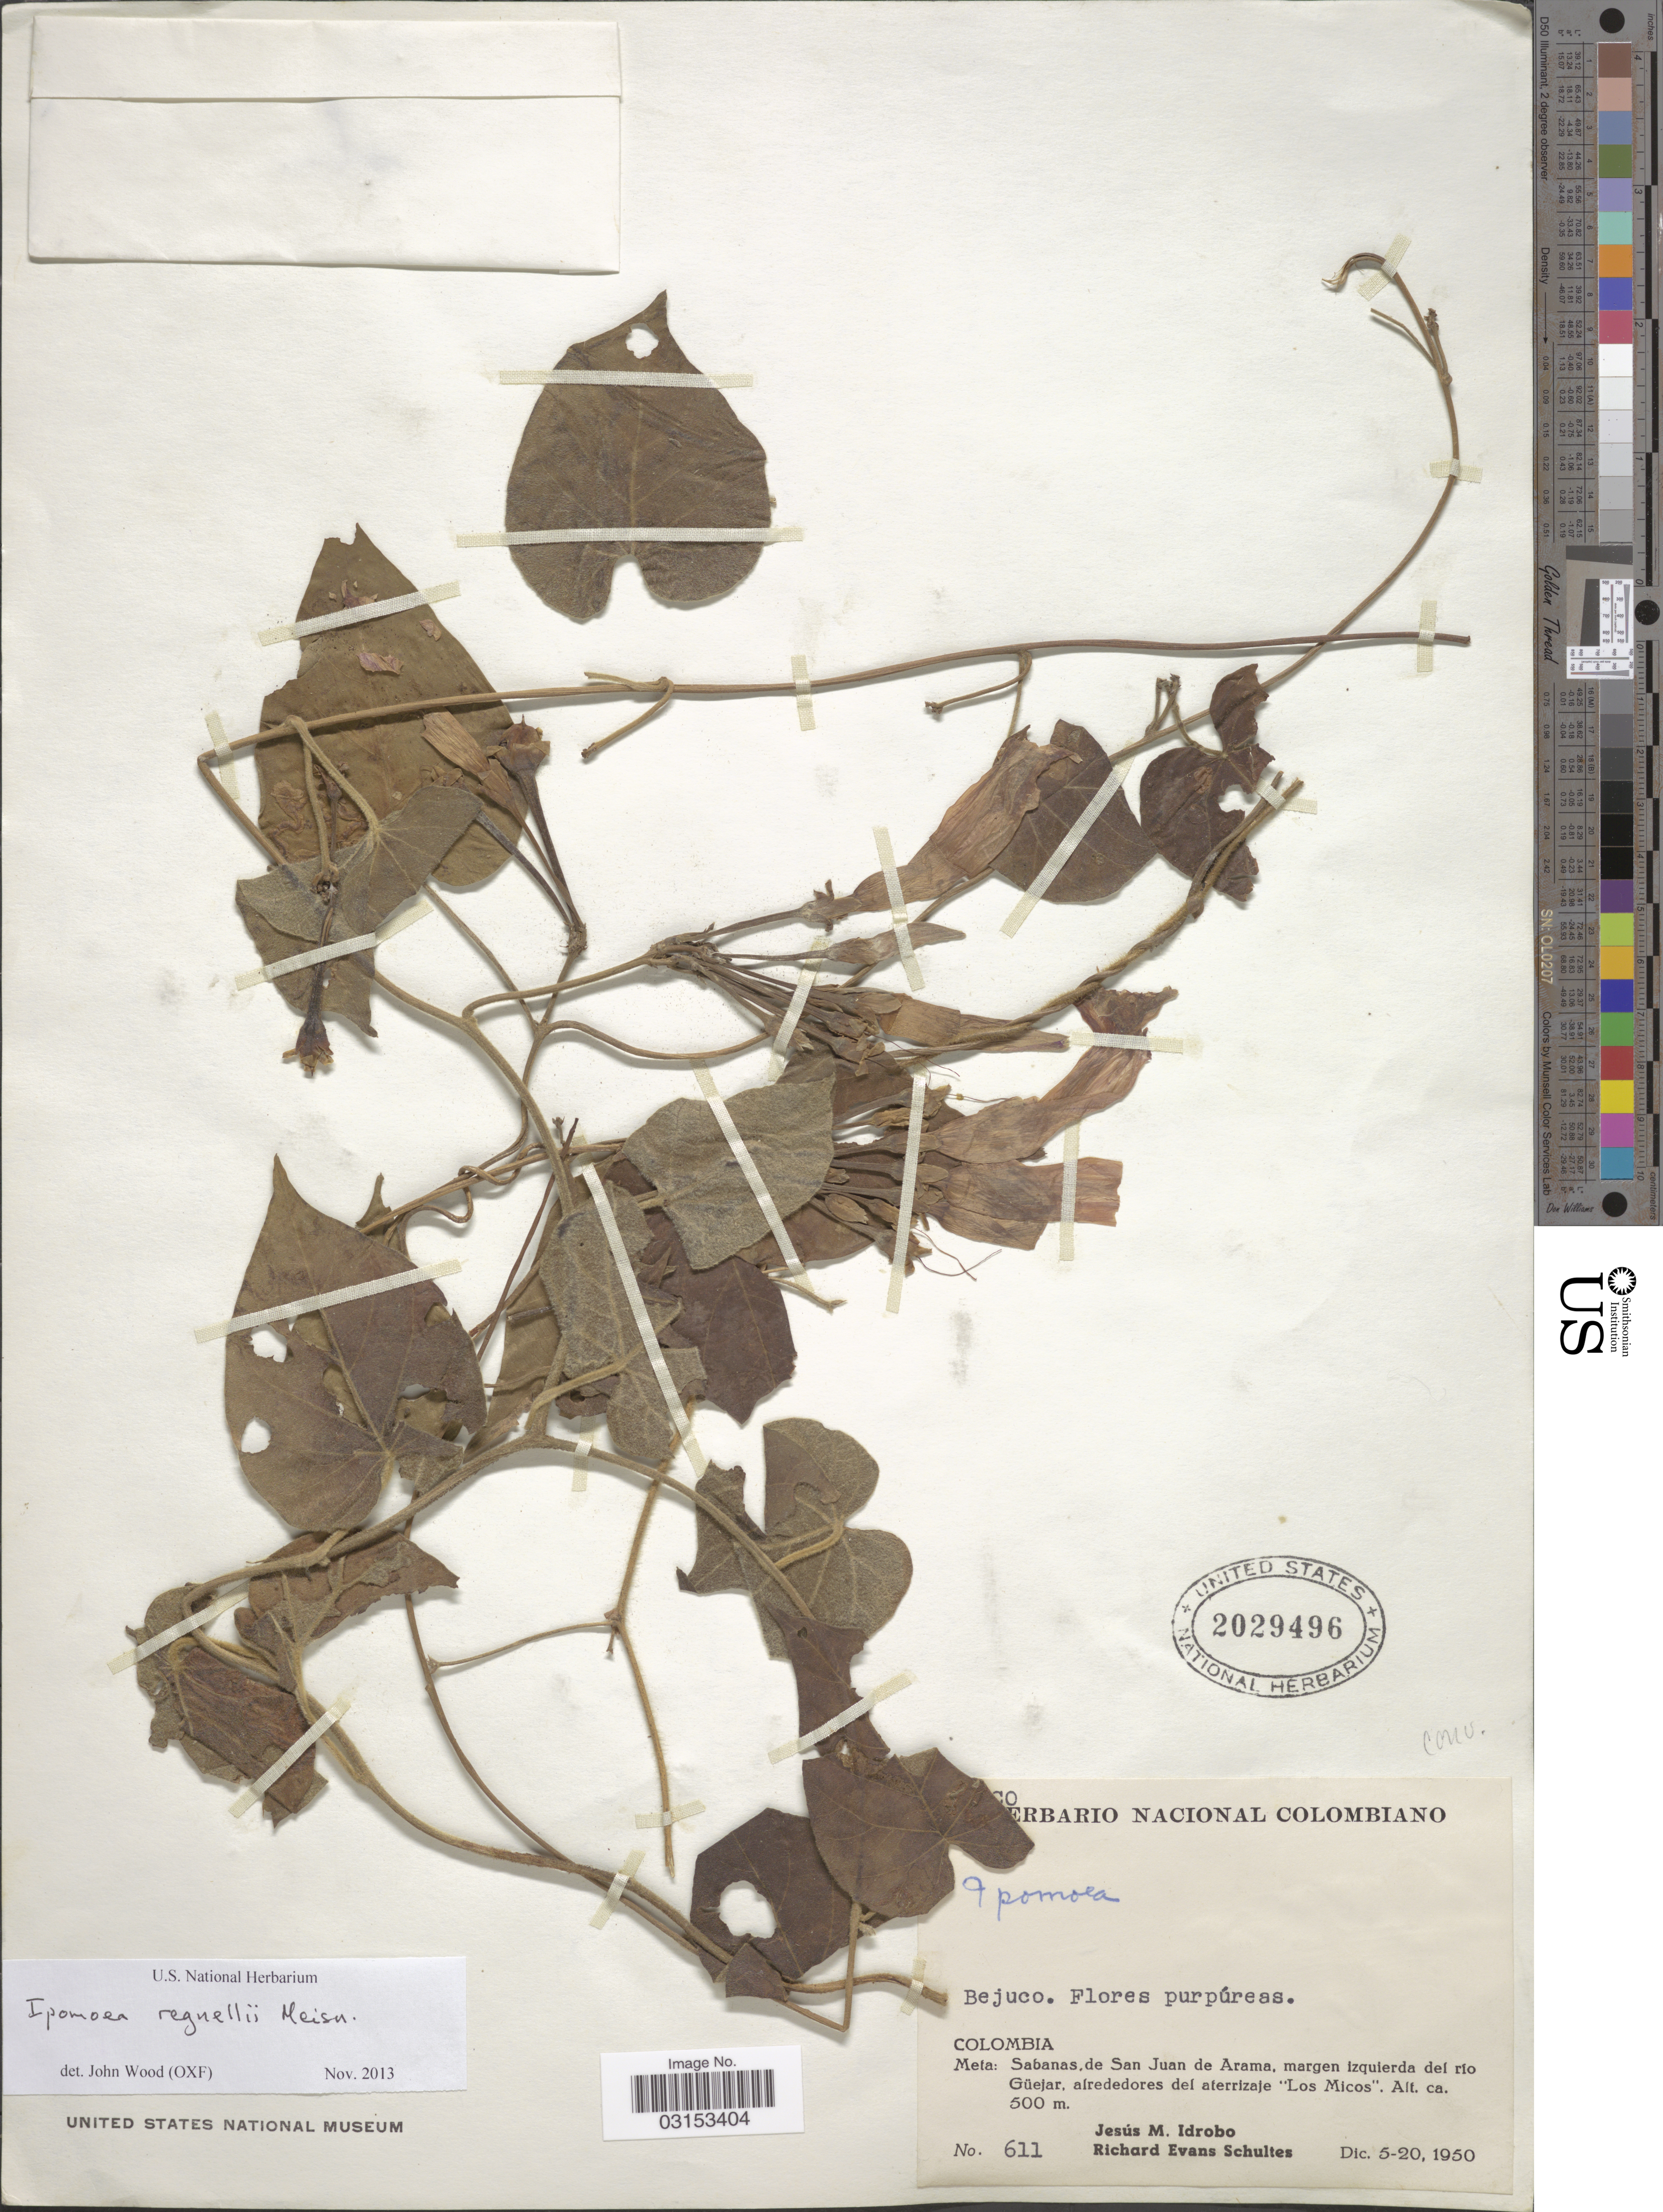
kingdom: Plantae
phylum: Tracheophyta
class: Magnoliopsida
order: Solanales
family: Convolvulaceae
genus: Ipomoea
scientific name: Ipomoea regnellii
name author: Meisn.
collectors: J. M. Idrobo & R. E. Schultes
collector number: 611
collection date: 1950-12-05/1950-12-20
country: Colombia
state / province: Meta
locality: Sabanas, de San Juan de Arama, margen izquierda del río Güejar, alrededores del aterrizaje "Los Micos".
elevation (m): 500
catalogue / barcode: US 2029496